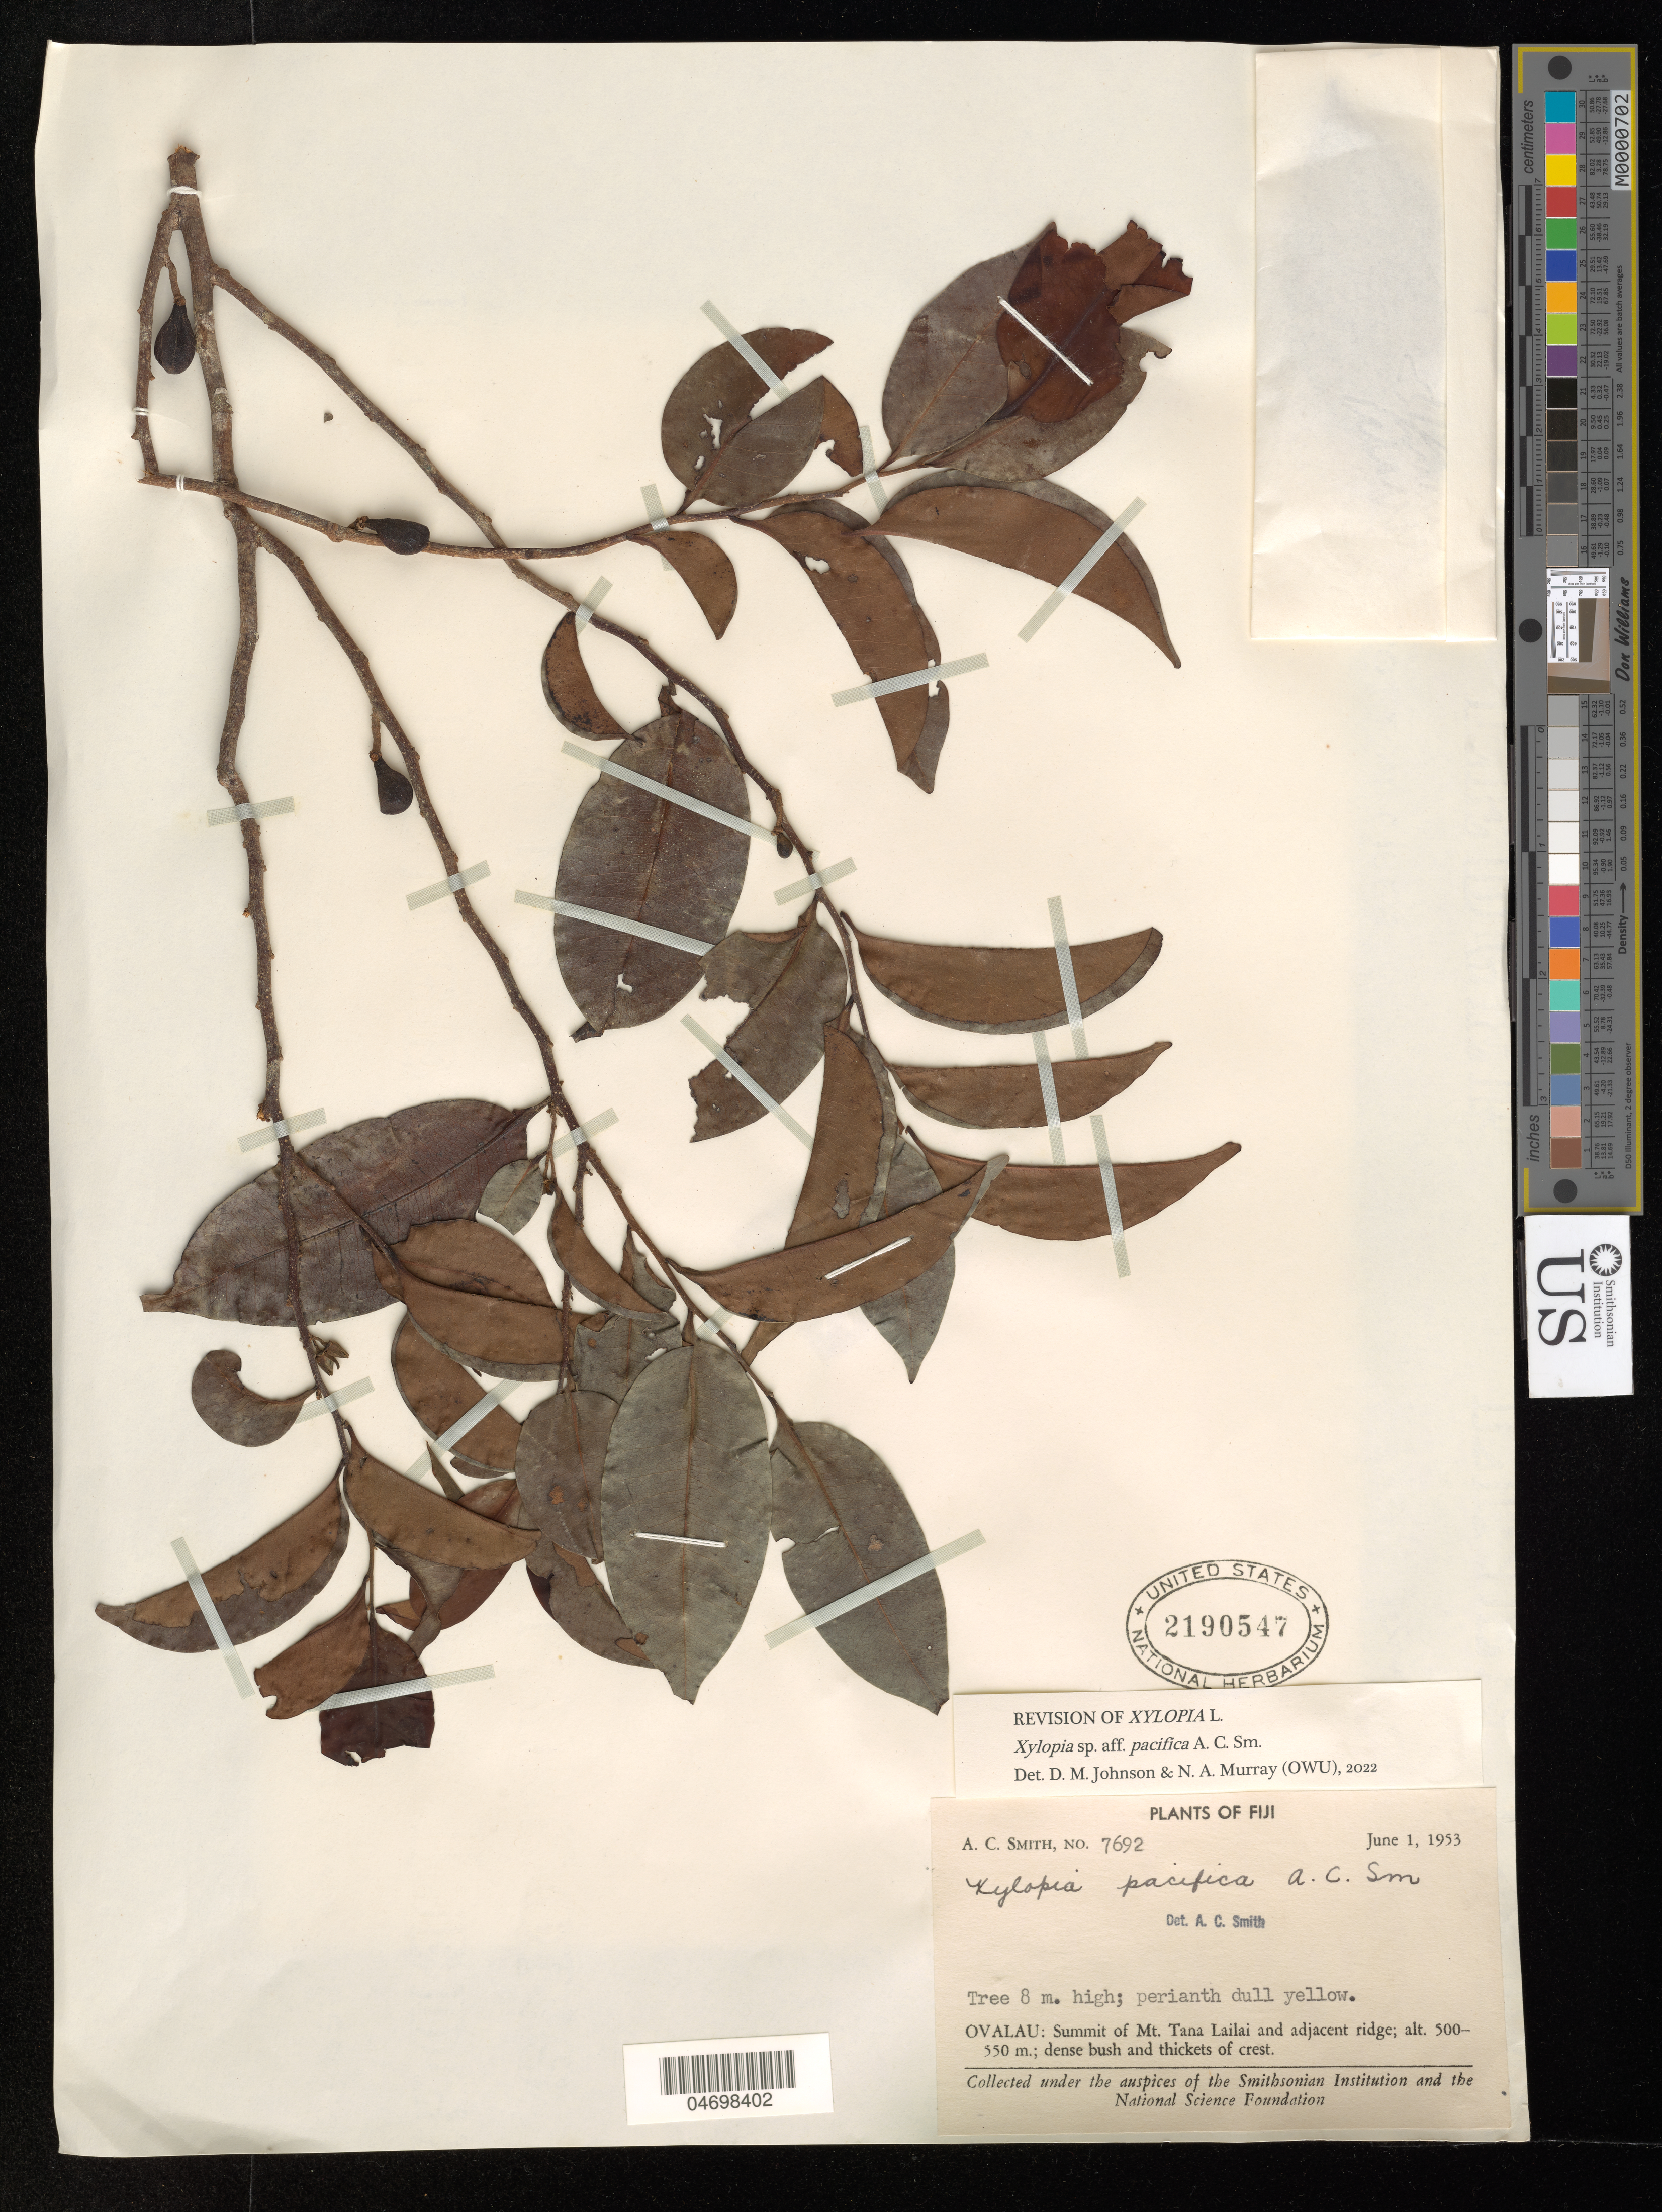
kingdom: Plantae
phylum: Tracheophyta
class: Magnoliopsida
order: Magnoliales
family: Annonaceae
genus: Xylopia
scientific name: Xylopia pacifica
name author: A.C. Sm.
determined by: Johnson, D. M.; Murray, N. A.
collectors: A. C. Smith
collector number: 7692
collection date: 1953-06-01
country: Fiji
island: Ovalau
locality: Ovalau, summit of Mt. Tana Lailai.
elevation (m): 500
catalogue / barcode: US 2190547